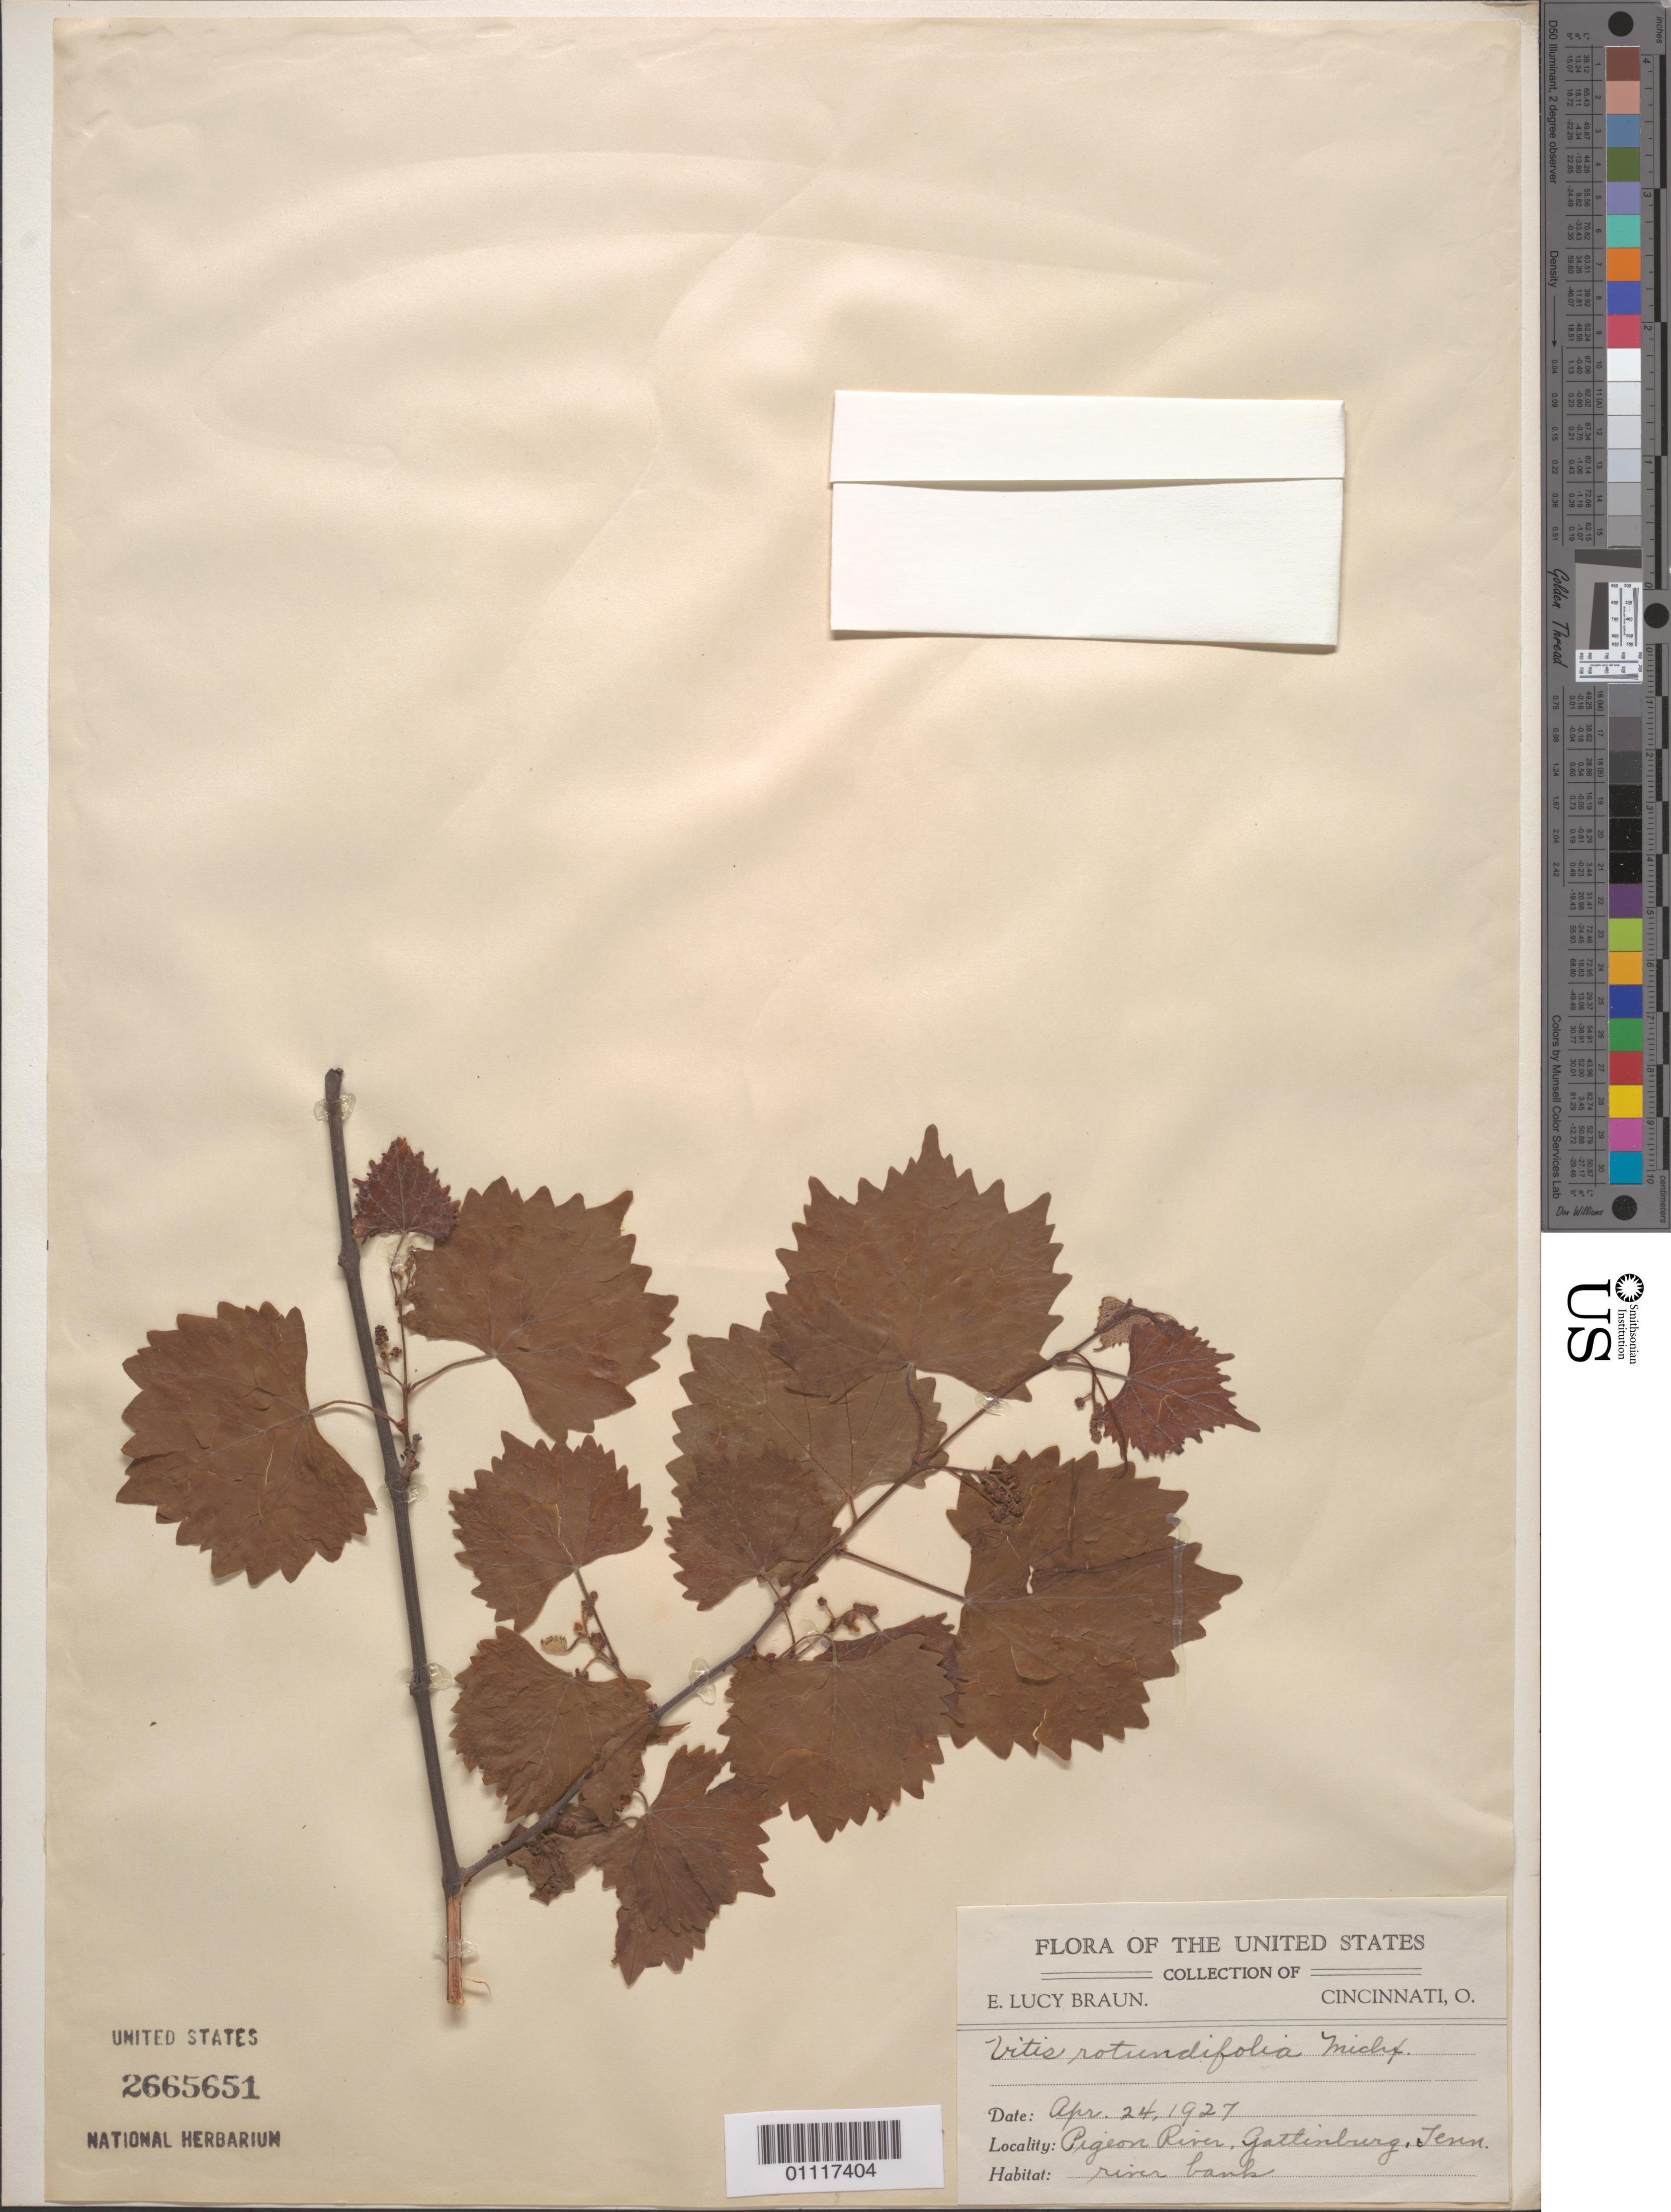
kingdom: Plantae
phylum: Tracheophyta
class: Magnoliopsida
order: Vitales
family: Vitaceae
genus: Vitis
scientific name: Vitis rotundifolia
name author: Michx.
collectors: E. L. Braun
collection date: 1927-04-24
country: United States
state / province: Tennessee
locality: Rigeon River, Gathindurg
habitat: river bank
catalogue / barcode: US 2665651